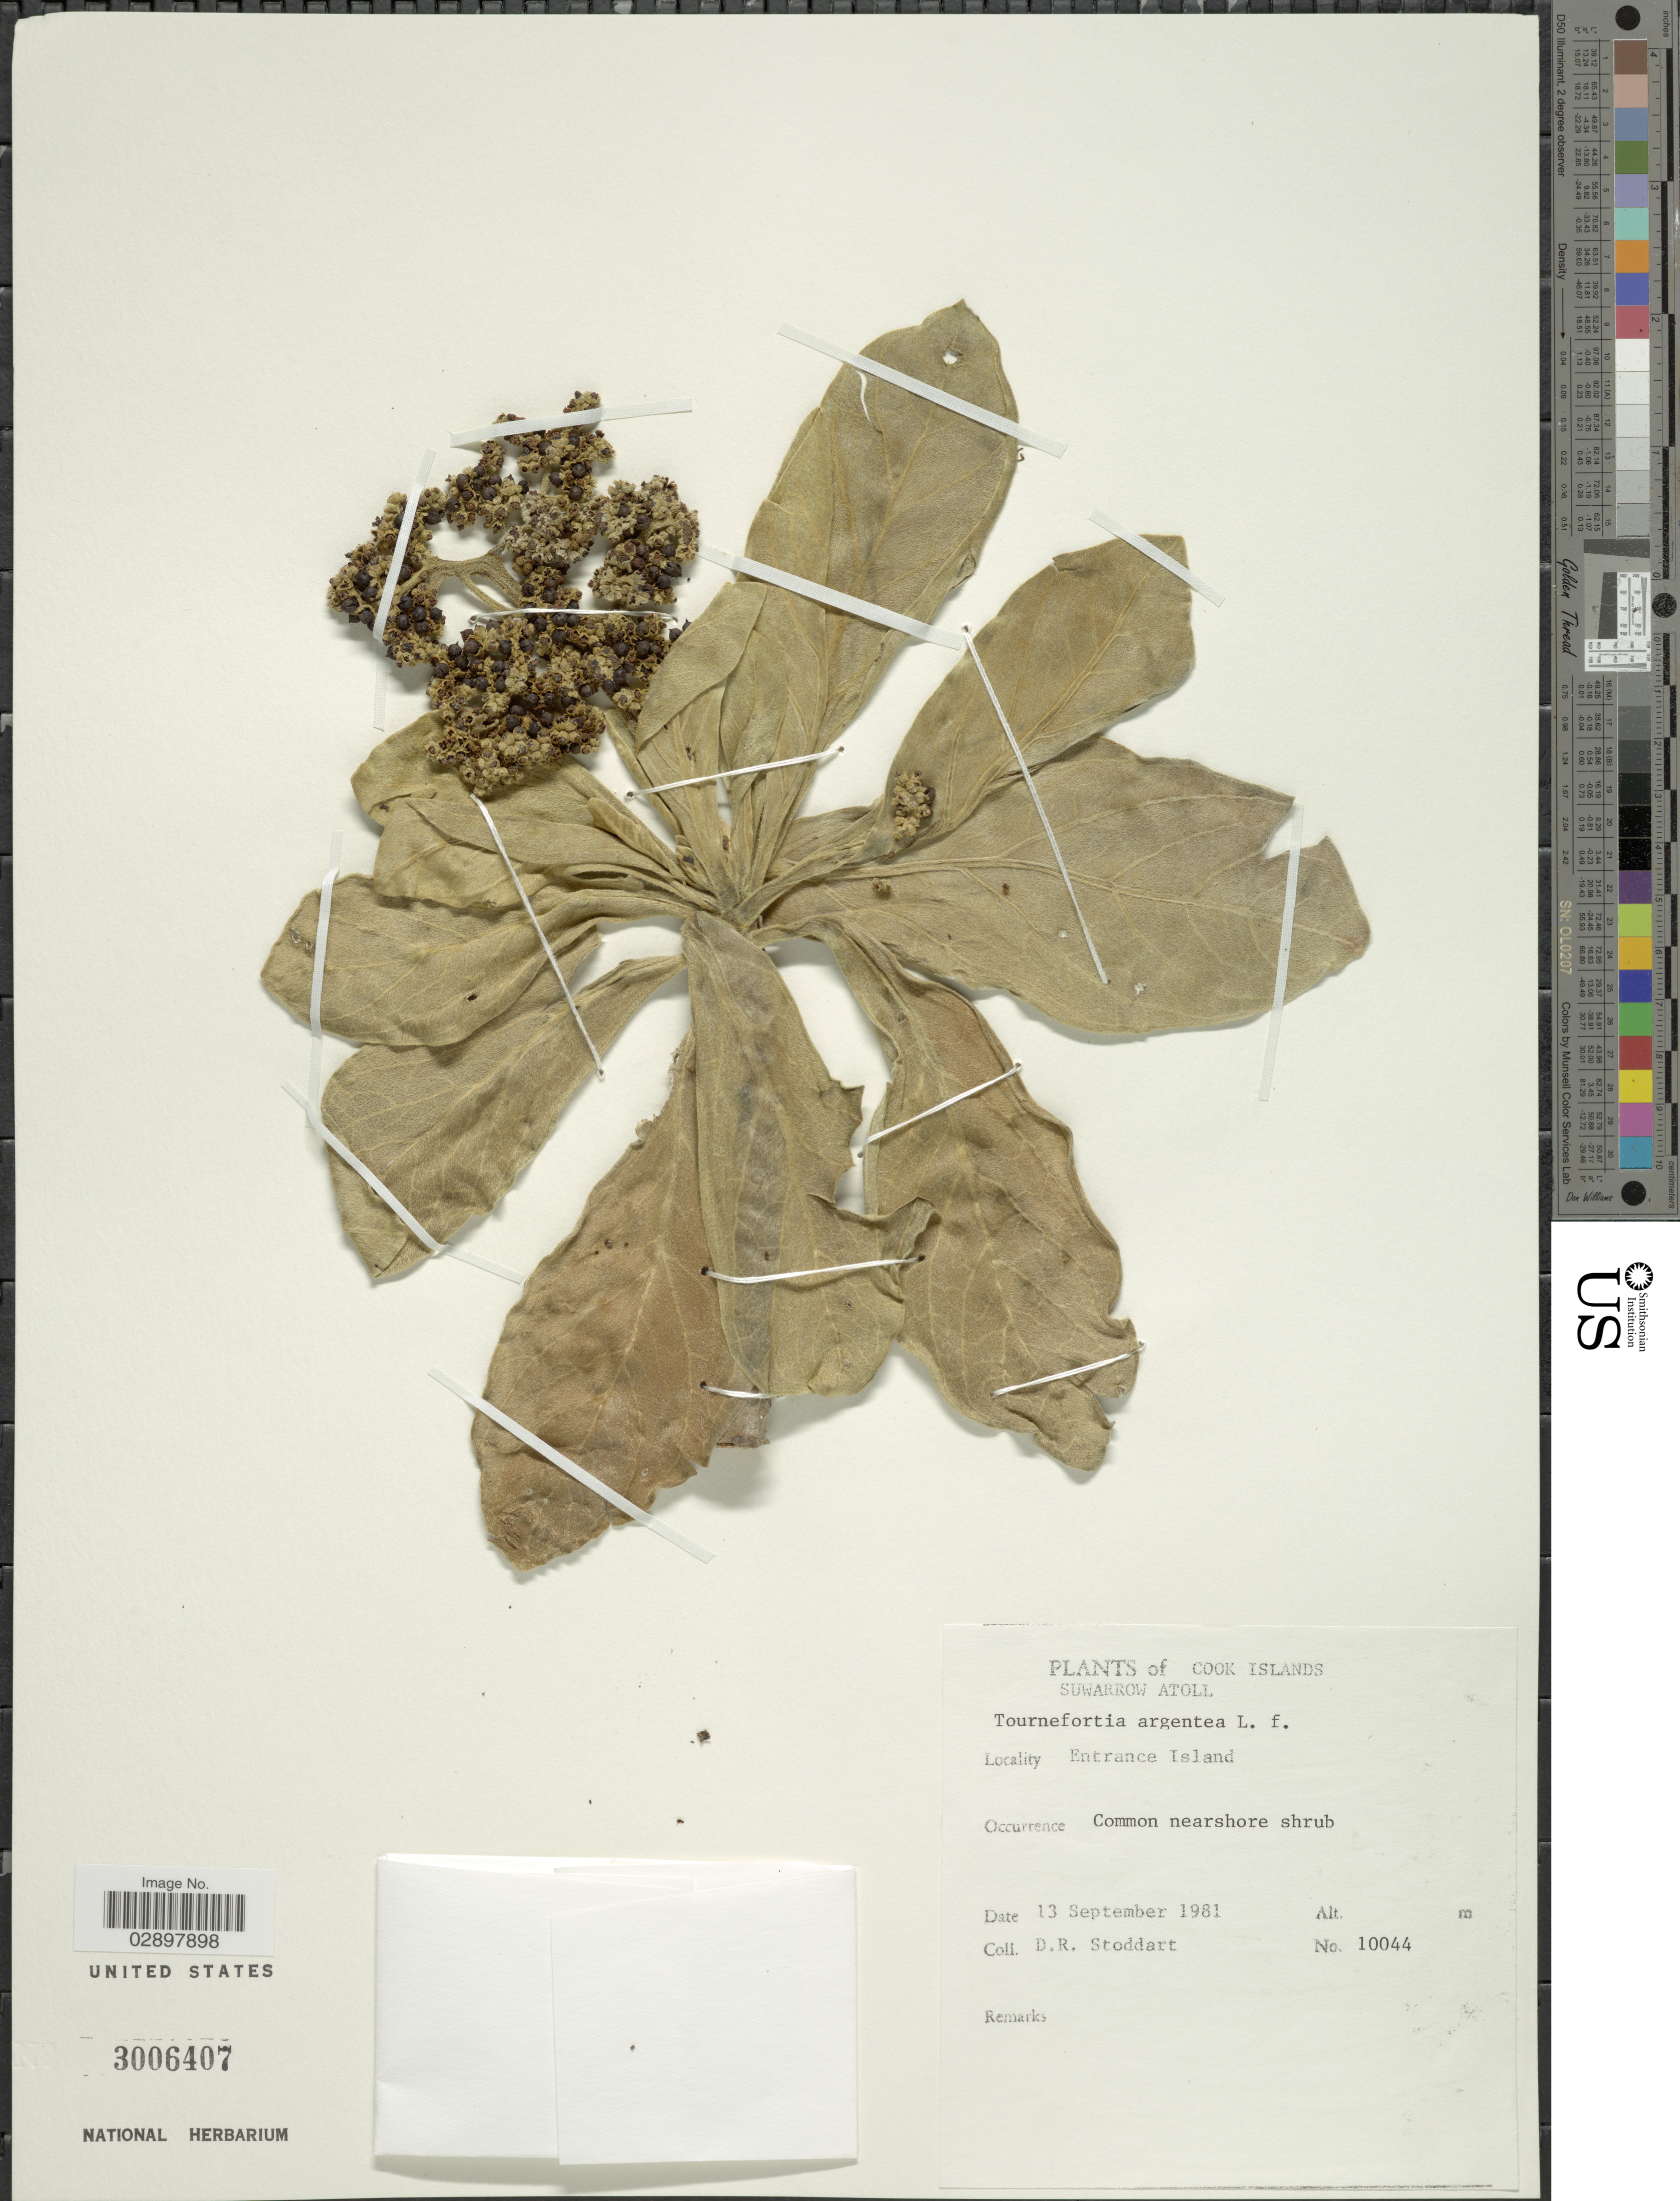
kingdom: Plantae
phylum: Tracheophyta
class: Magnoliopsida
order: Boraginales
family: Heliotropiaceae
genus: Heliotropium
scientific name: Heliotropium arboreum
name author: (Blanco) Mabberley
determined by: Wagner, W. L., (BOT), Smithsonian Institution - National Museum of Natural History (UNITED STATES)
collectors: D. R. Stoddart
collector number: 10044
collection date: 1981-09-13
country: Cook Islands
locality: Suwarrow Atoll. Entrance Island.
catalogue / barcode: US 3006407